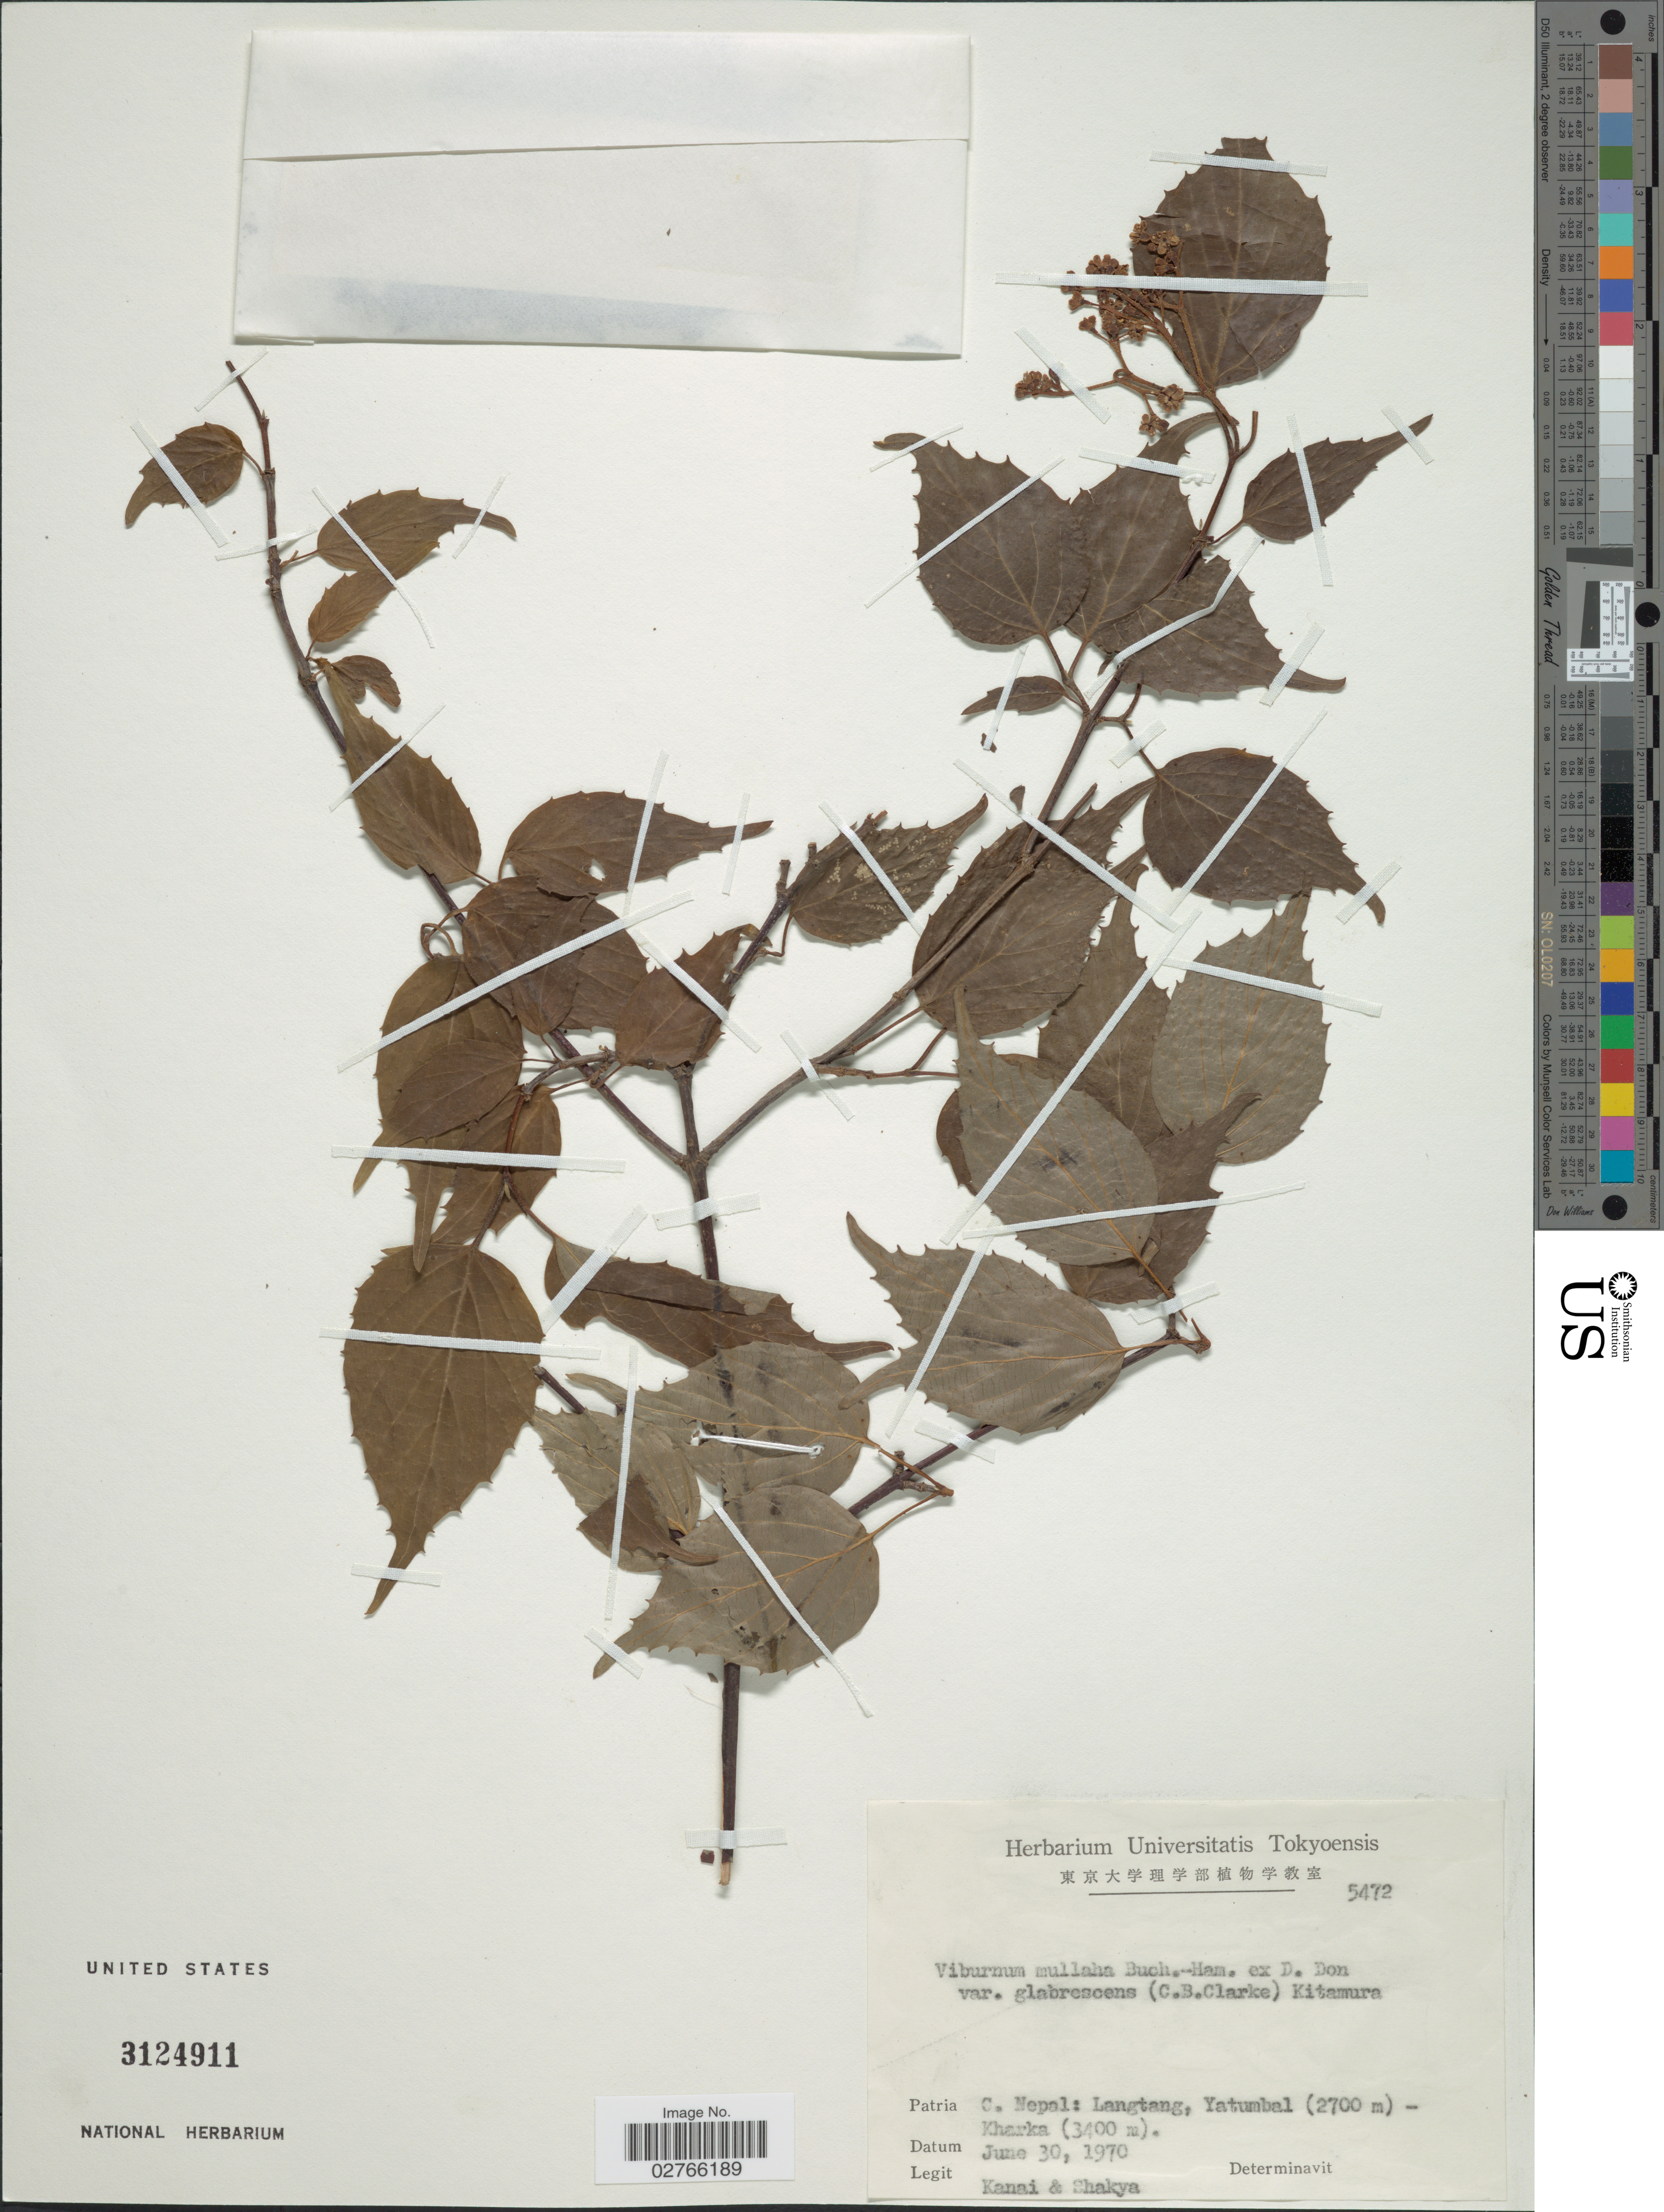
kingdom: Plantae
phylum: Tracheophyta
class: Magnoliopsida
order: Dipsacales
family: Viburnaceae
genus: Viburnum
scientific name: Viburnum mullaha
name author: Buch.-Ham. ex D. Don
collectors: H. Kanai & Shakya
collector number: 5472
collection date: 1970-06-30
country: Nepal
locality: C. Nepal: Langtang, Yatumbal - Kharka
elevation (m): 2700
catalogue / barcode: US 3124911